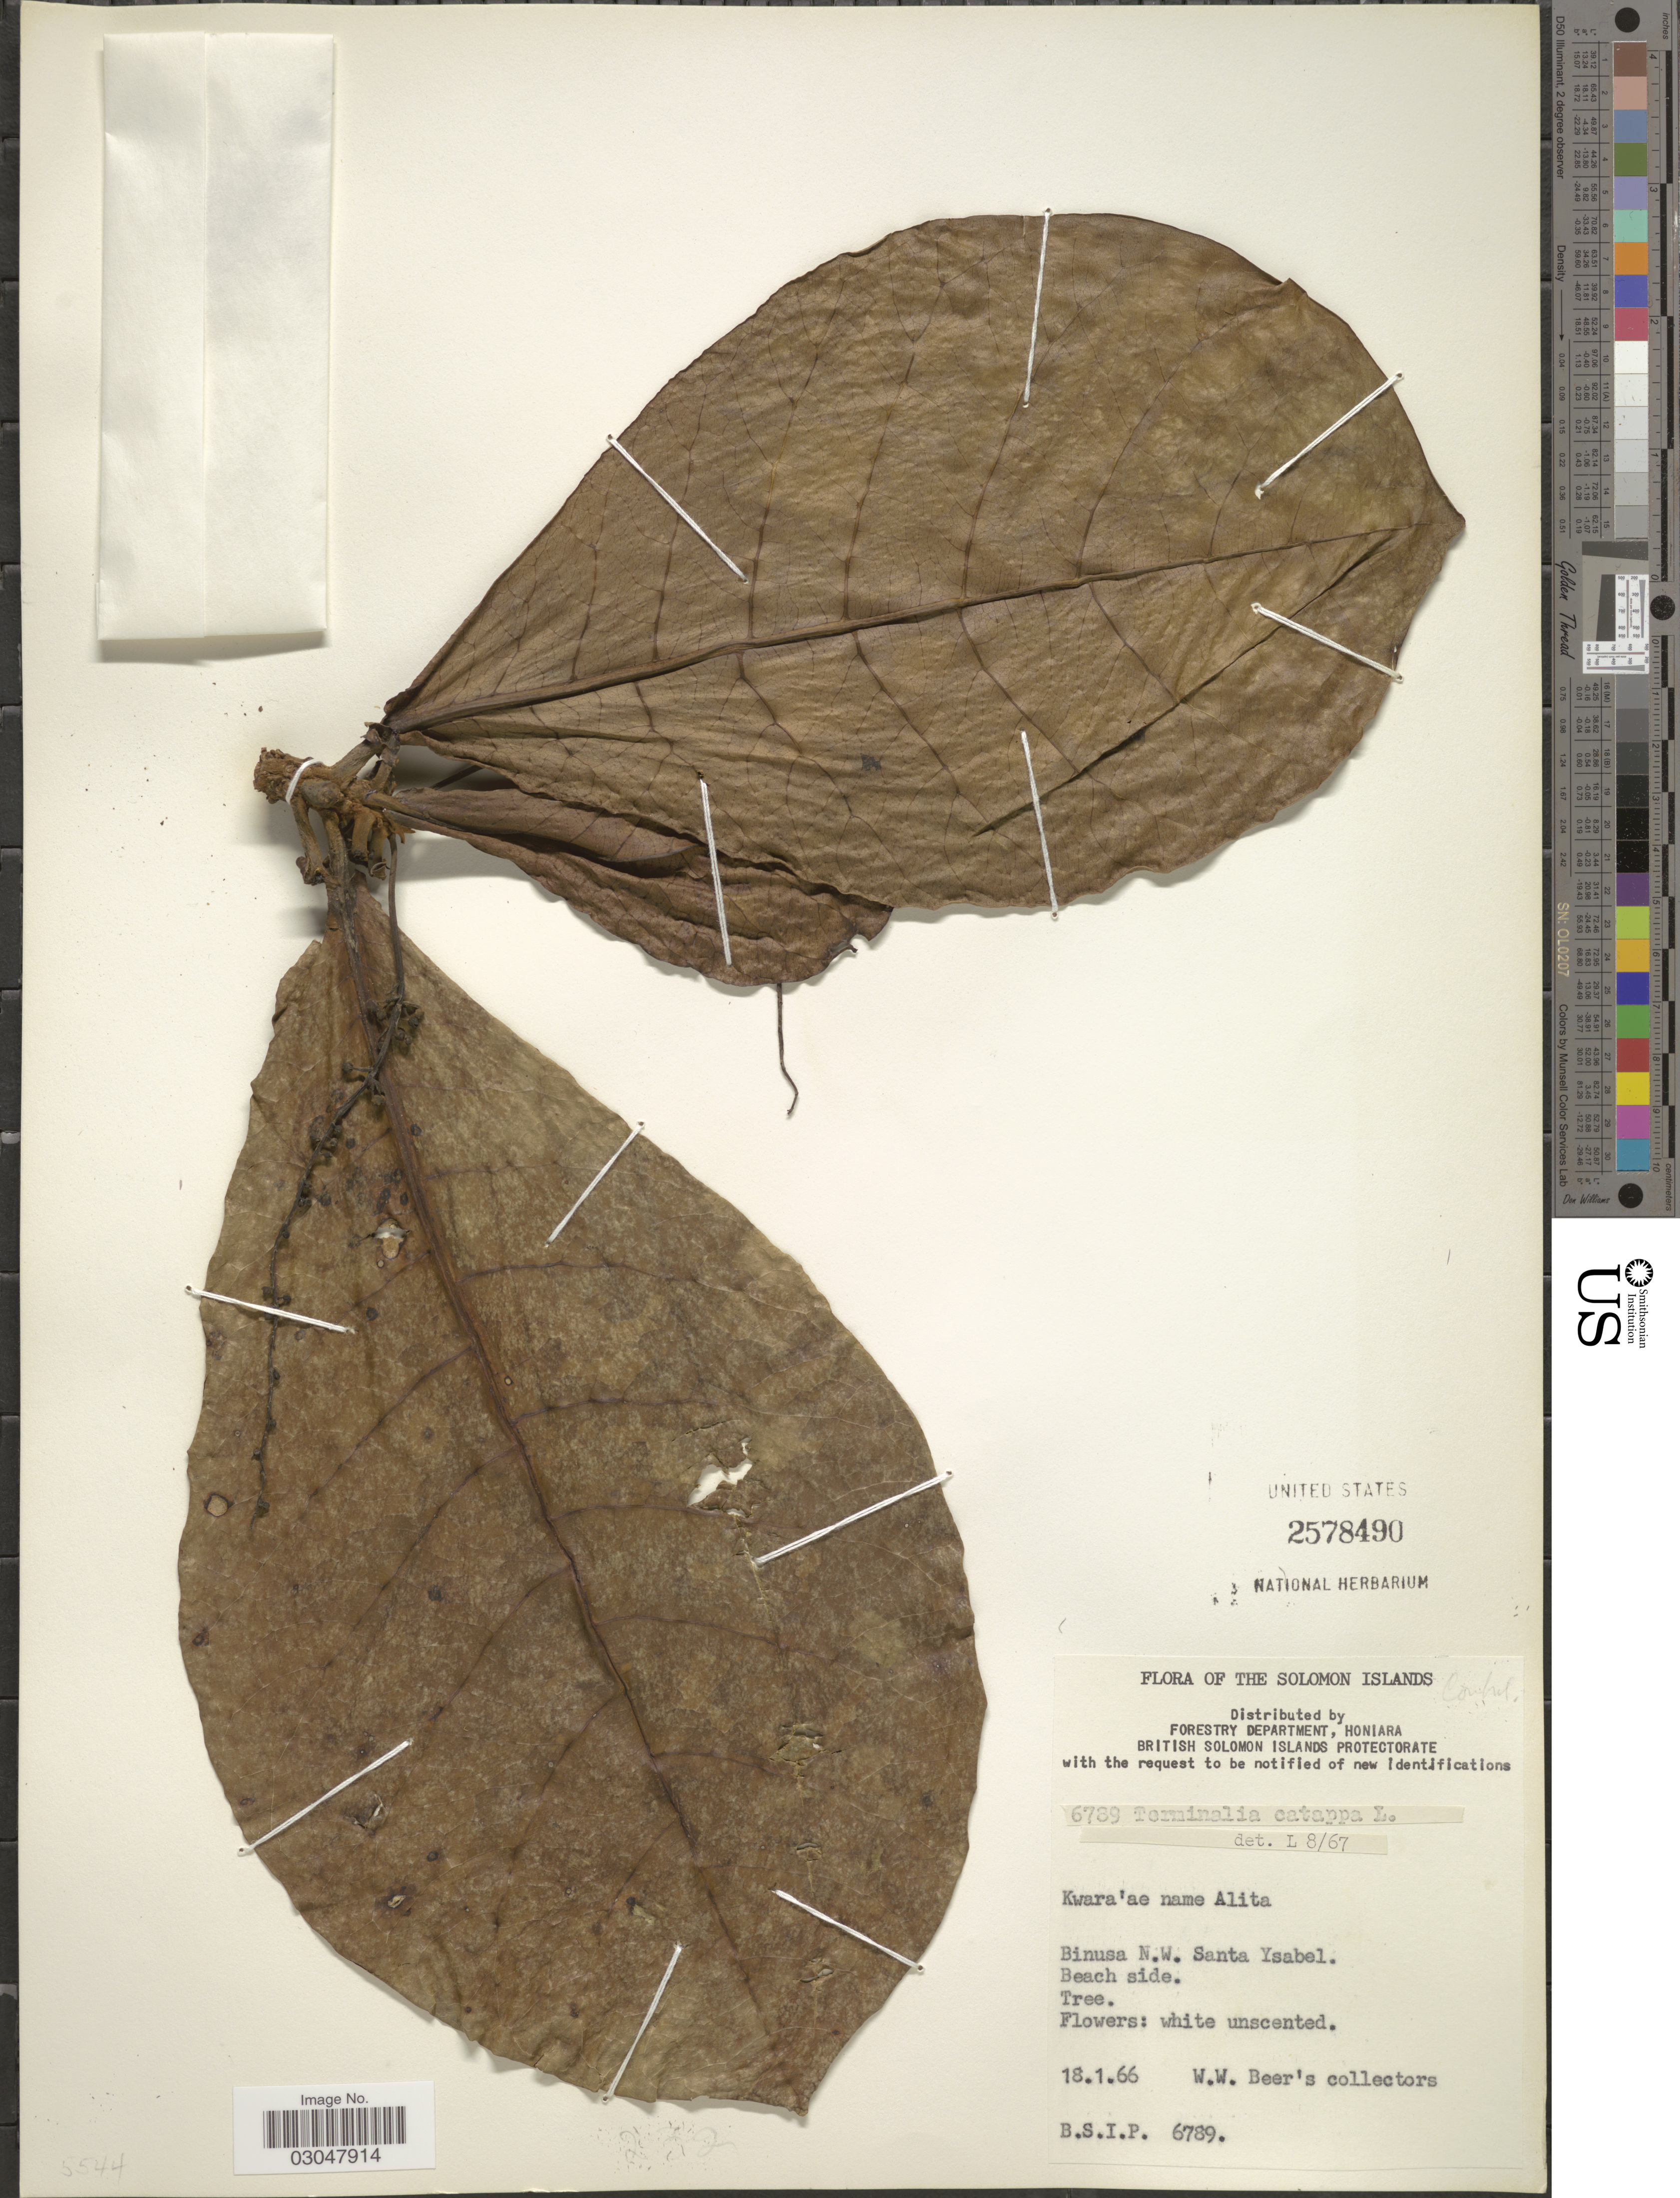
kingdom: Plantae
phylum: Tracheophyta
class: Magnoliopsida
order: Myrtales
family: Combretaceae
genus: Terminalia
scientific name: Terminalia catappa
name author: L.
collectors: W. Beer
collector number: B.S.I.P. 6789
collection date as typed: Transcribed d/m/y: 18/1/66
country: Solomon Islands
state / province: Solomon Islands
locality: Binunsa N.W. Santa Ysabel. Beach side.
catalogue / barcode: US 2578490